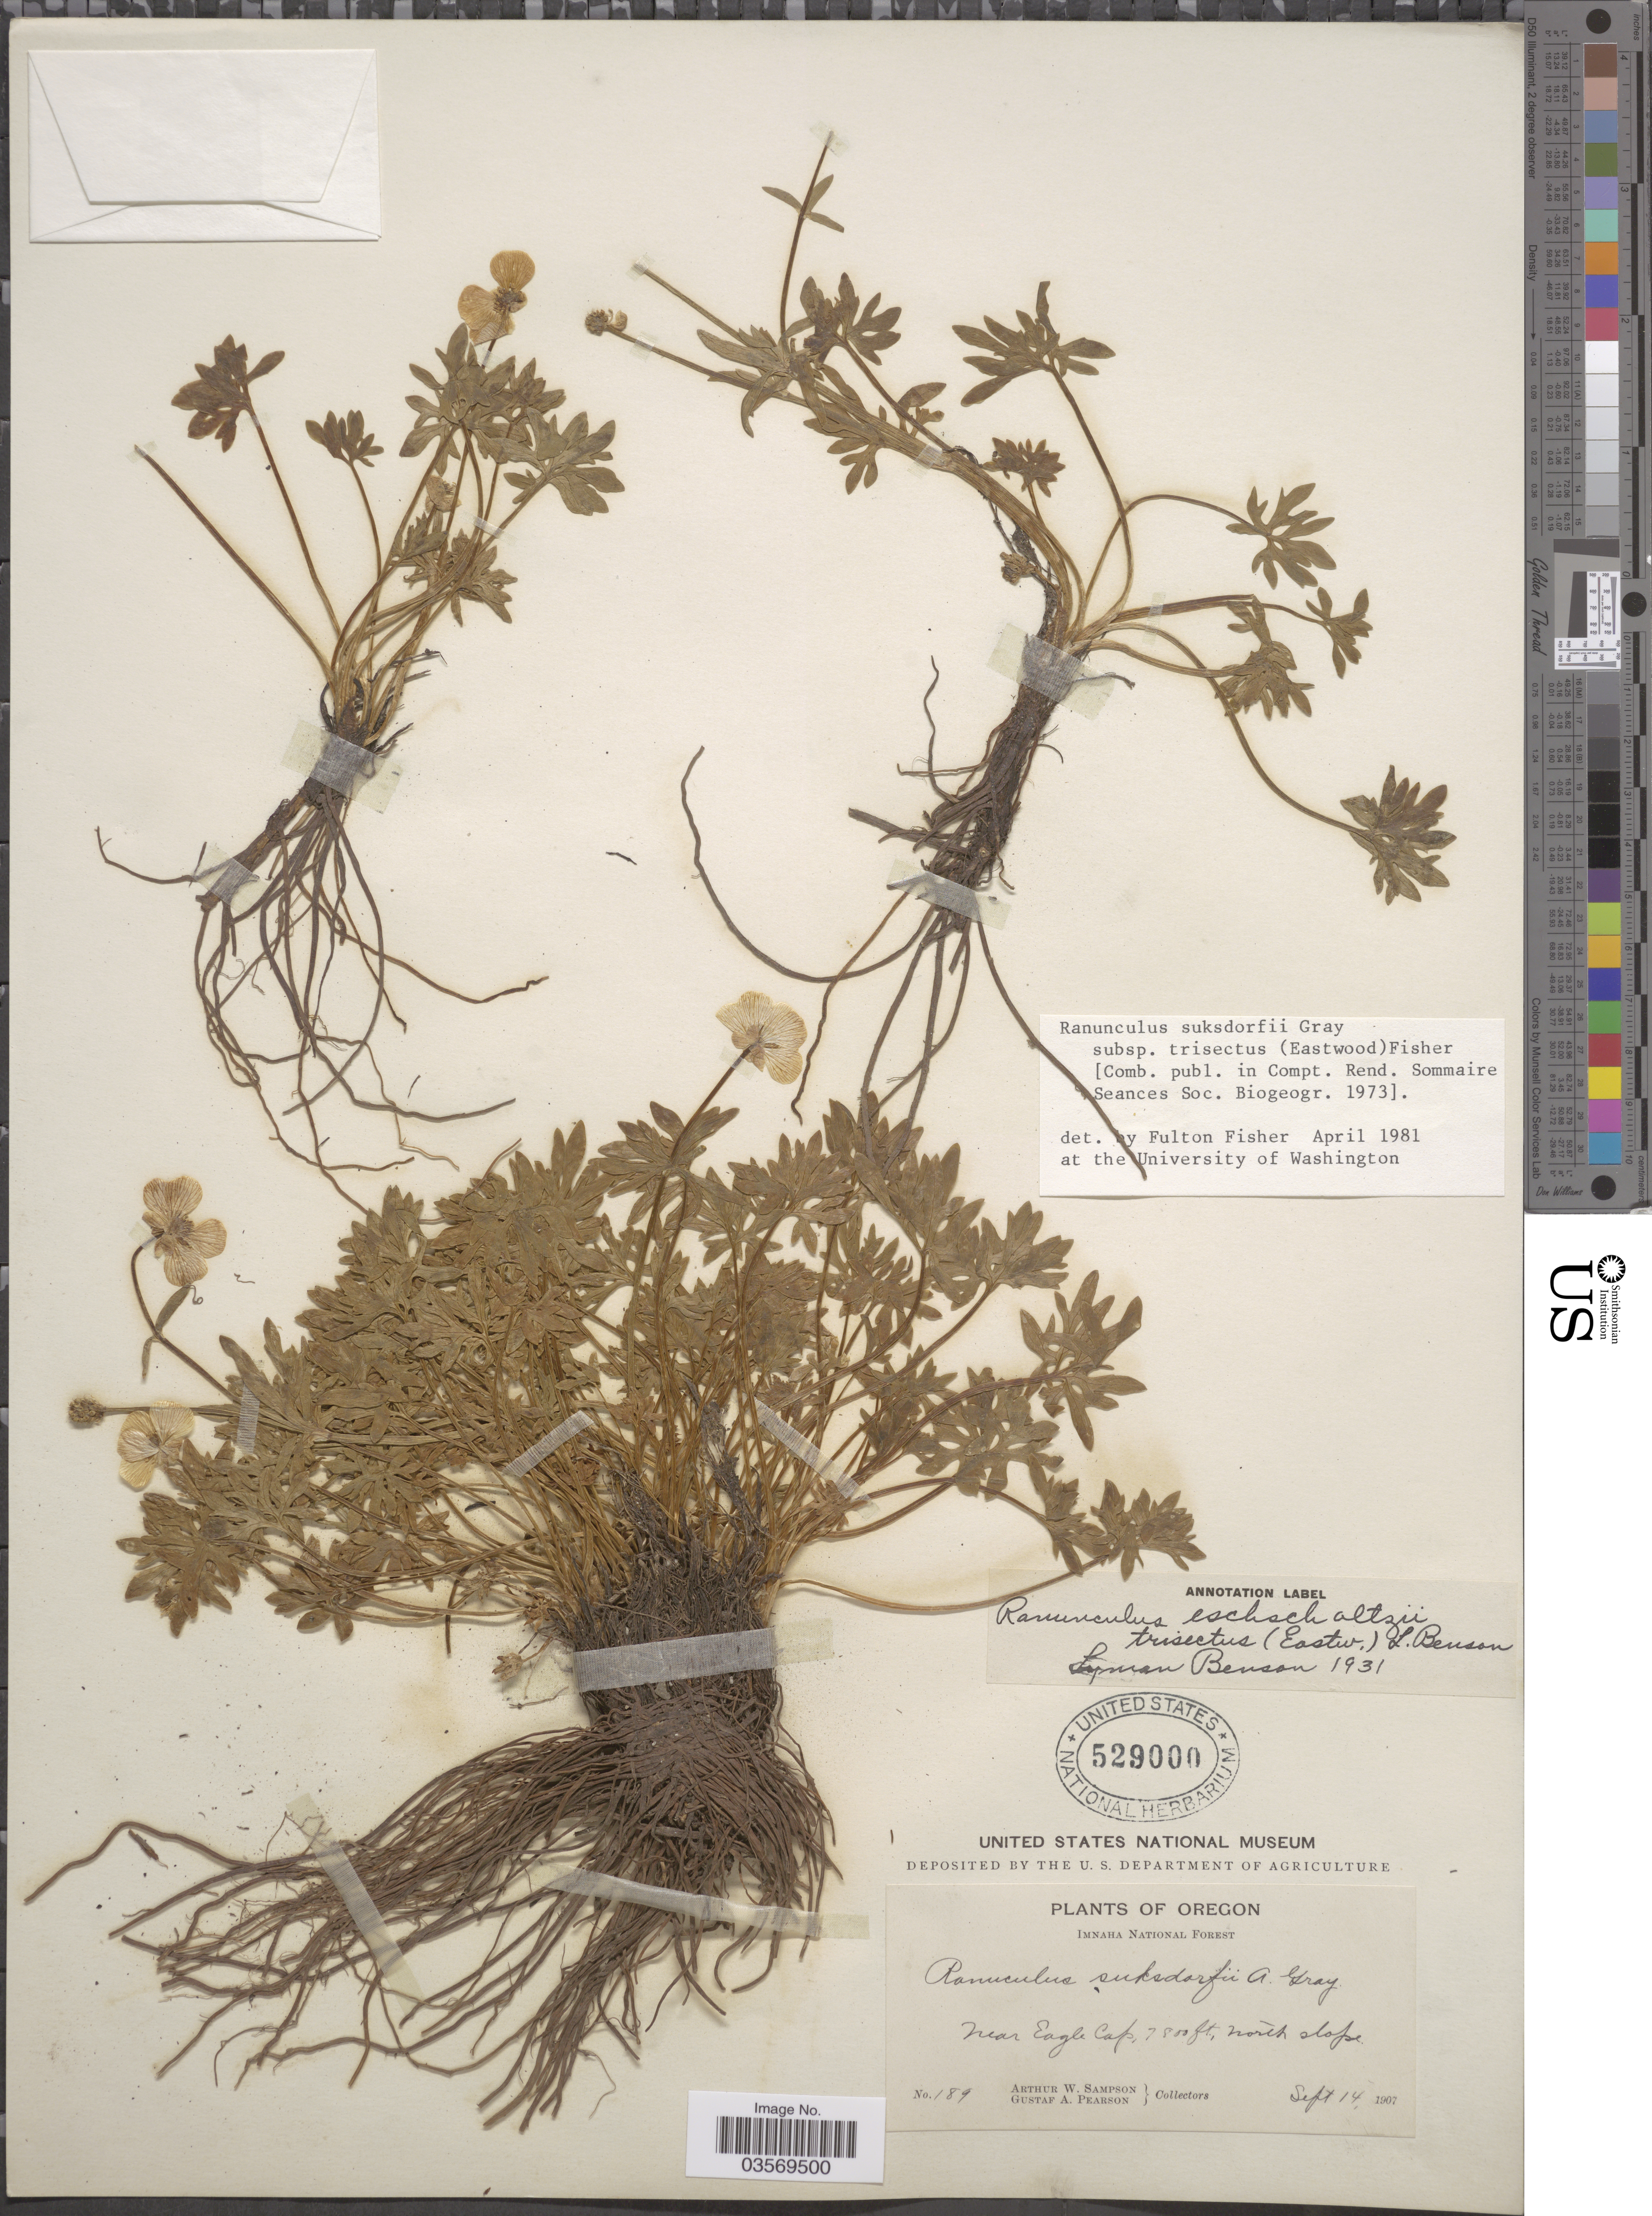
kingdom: Plantae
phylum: Tracheophyta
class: Magnoliopsida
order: Ranunculales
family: Ranunculaceae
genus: Ranunculus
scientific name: Ranunculus suksdorfii subsp. trisectus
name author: (Eastw.) F.J.F. Fisher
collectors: A. Sampson & G. Pearson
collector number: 189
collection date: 1907-09-14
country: United States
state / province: Oregon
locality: Imnaha National Forest. Near Eagle Cap, north slope.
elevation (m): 2377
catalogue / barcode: US 529000